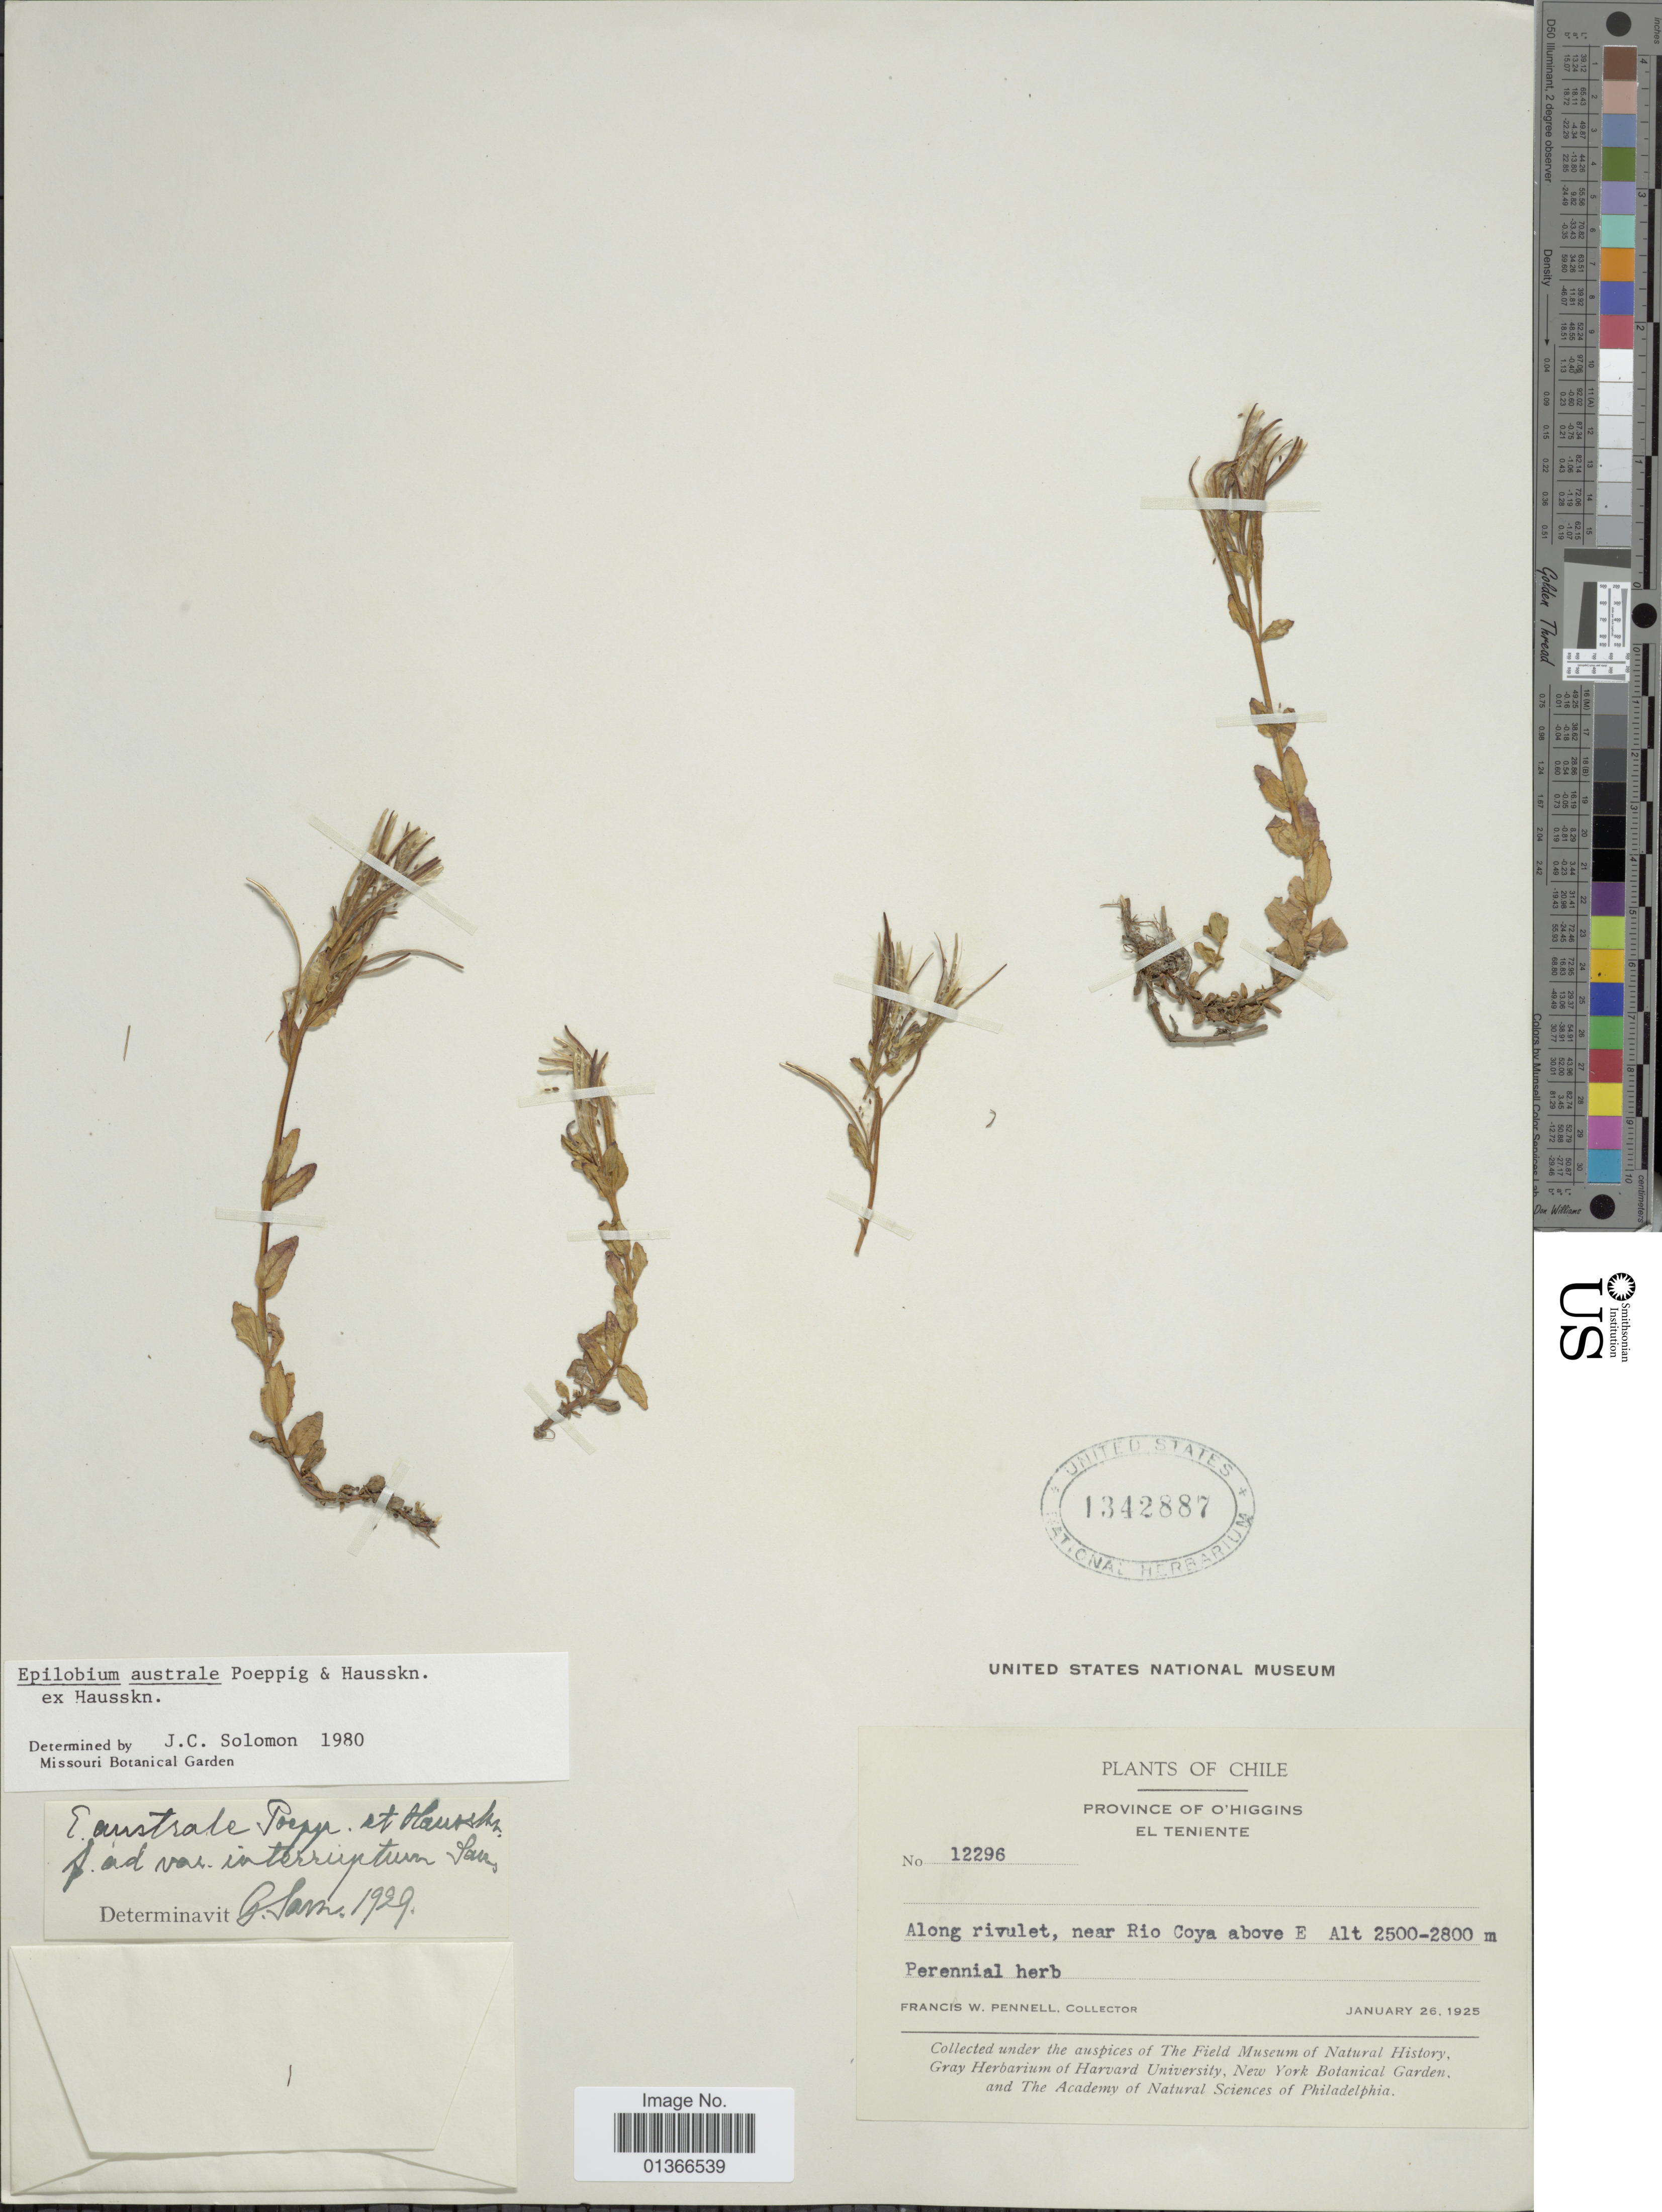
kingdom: Plantae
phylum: Tracheophyta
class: Magnoliopsida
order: Myrtales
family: Onagraceae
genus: Epilobium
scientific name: Epilobium australe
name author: Poepp. & Hausskn.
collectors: F. W. Pennell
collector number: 12296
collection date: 1925-01-26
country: Chile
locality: Province of O'Higgins. El Teniente. Along rivulet, near Rio Coya above E.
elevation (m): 2500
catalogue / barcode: US 1342887